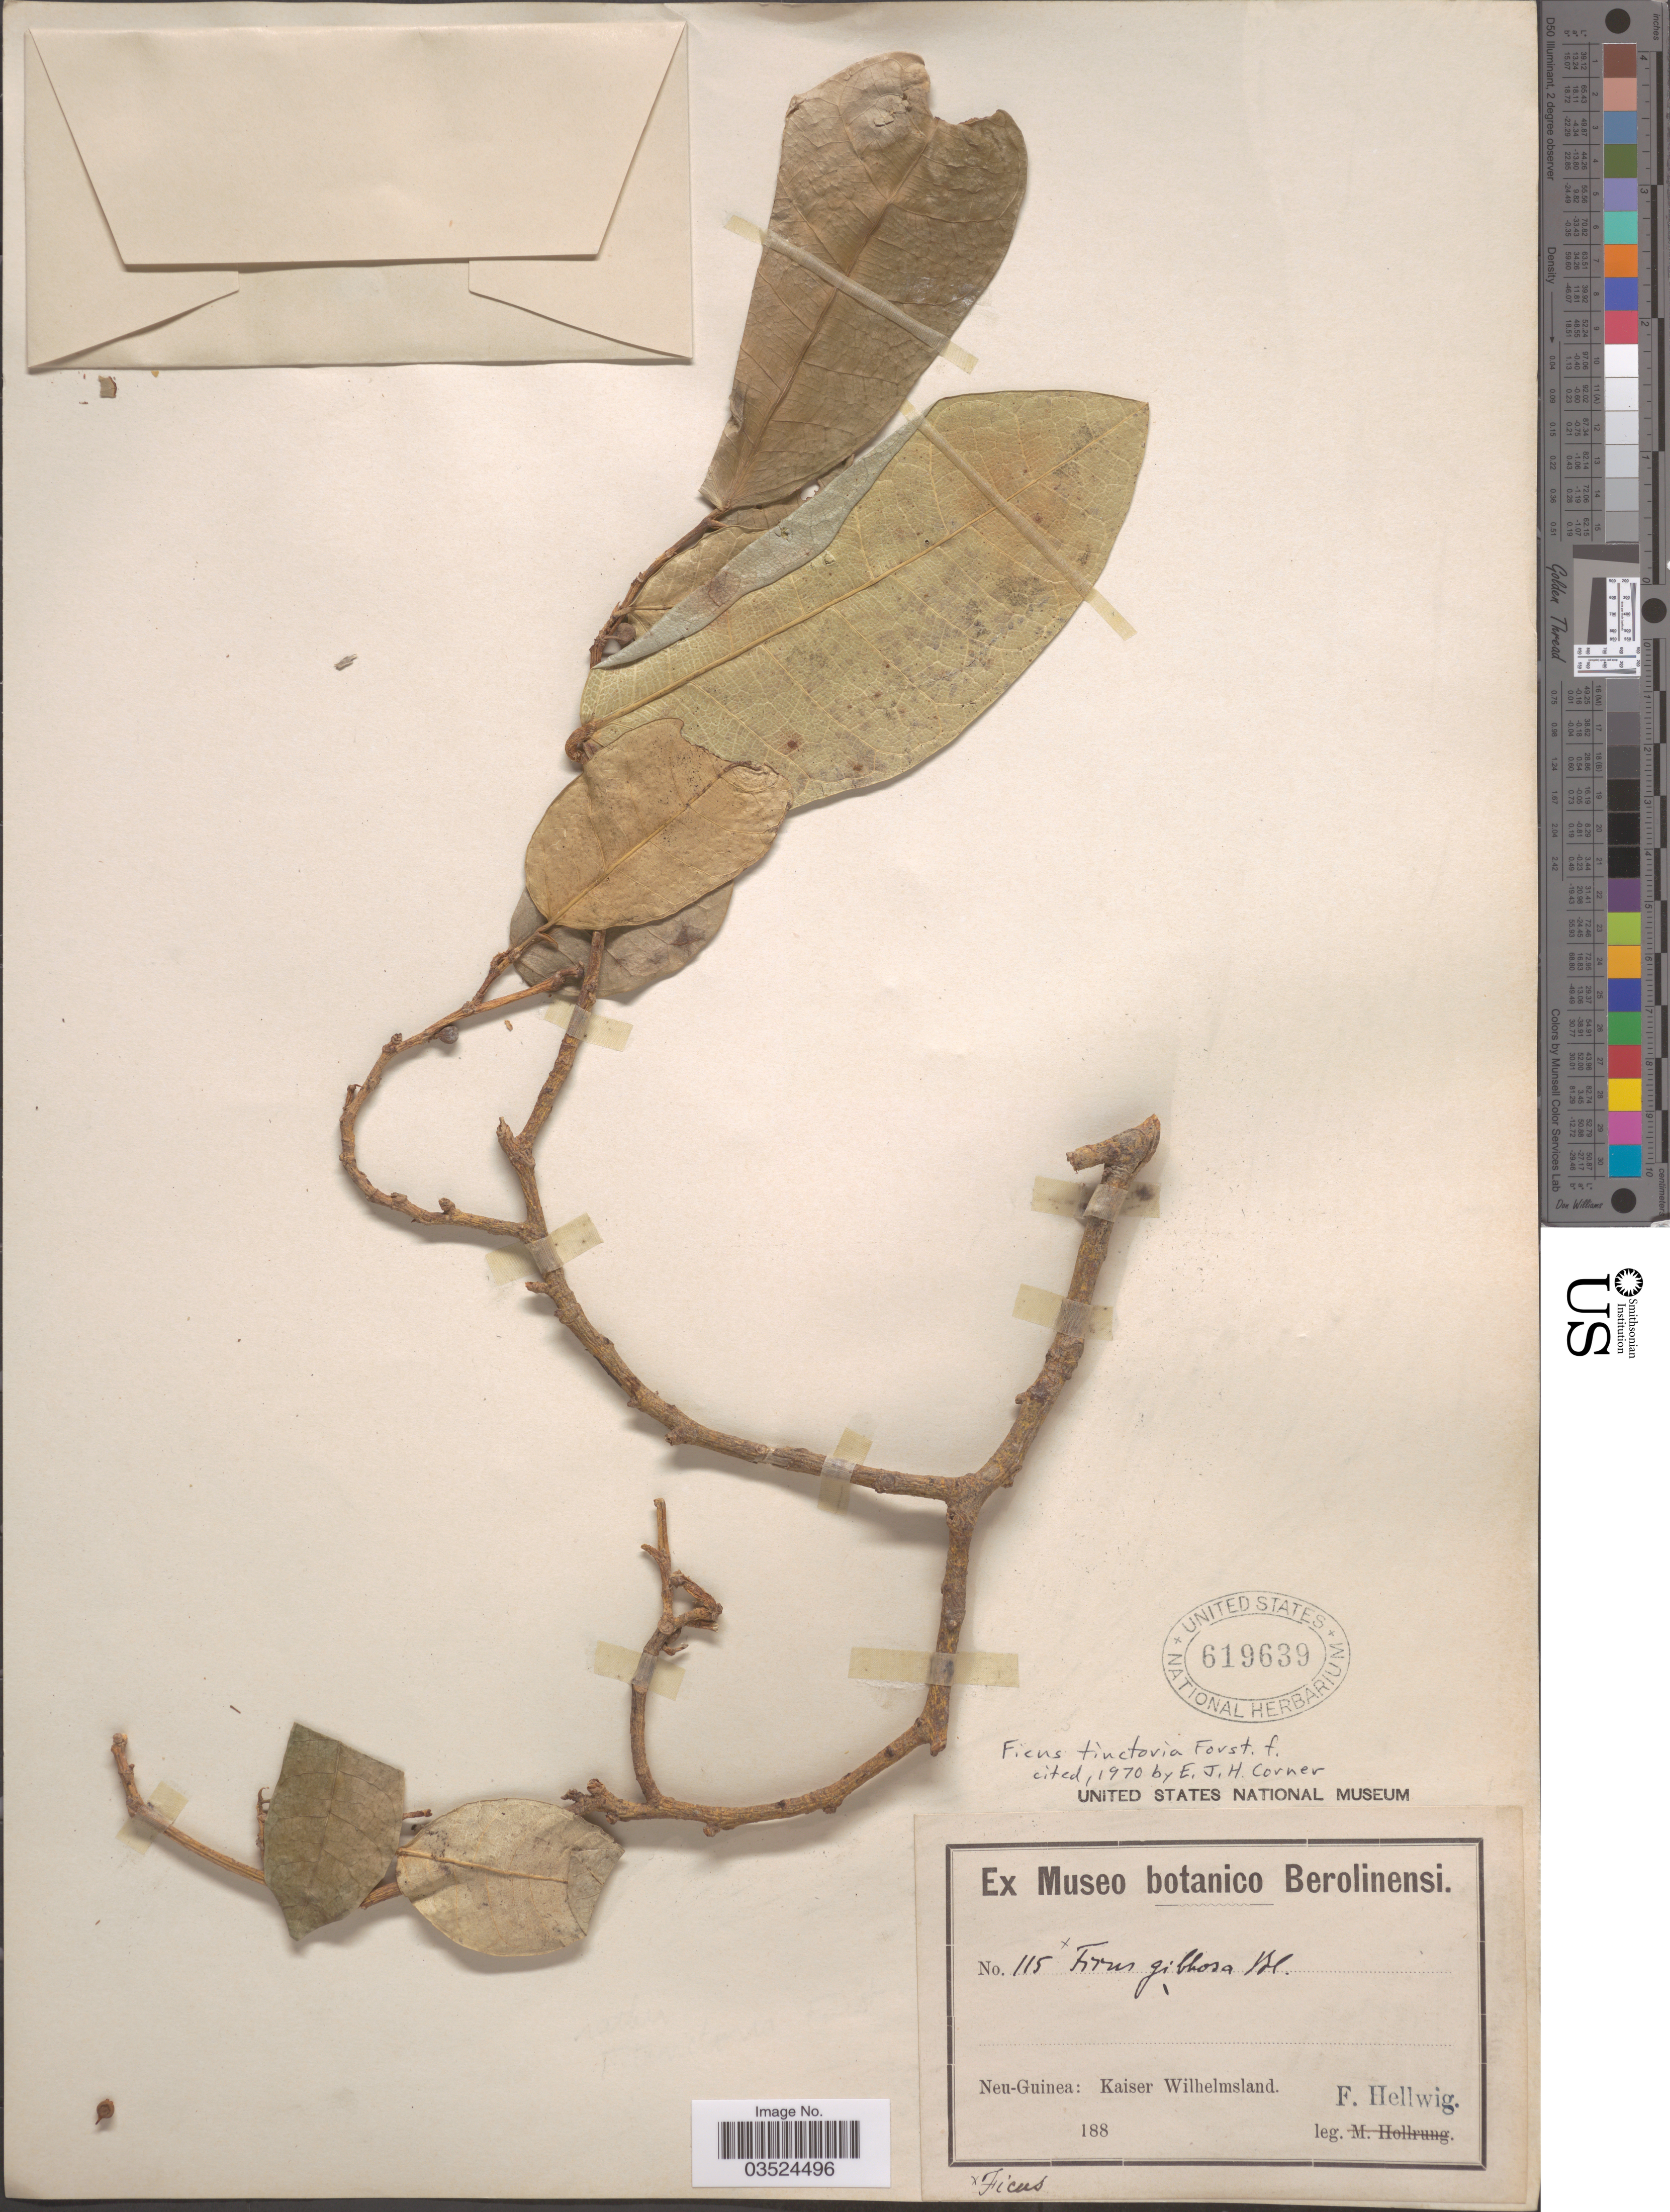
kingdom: Plantae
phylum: Tracheophyta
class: Magnoliopsida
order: Rosales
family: Moraceae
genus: Ficus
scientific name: Ficus tinctoria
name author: G. Forst.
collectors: F. Hellwig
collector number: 115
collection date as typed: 188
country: Papua New Guinea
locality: Neu-Guinea: Kaiser Wilhelmsland.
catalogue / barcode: US 619639